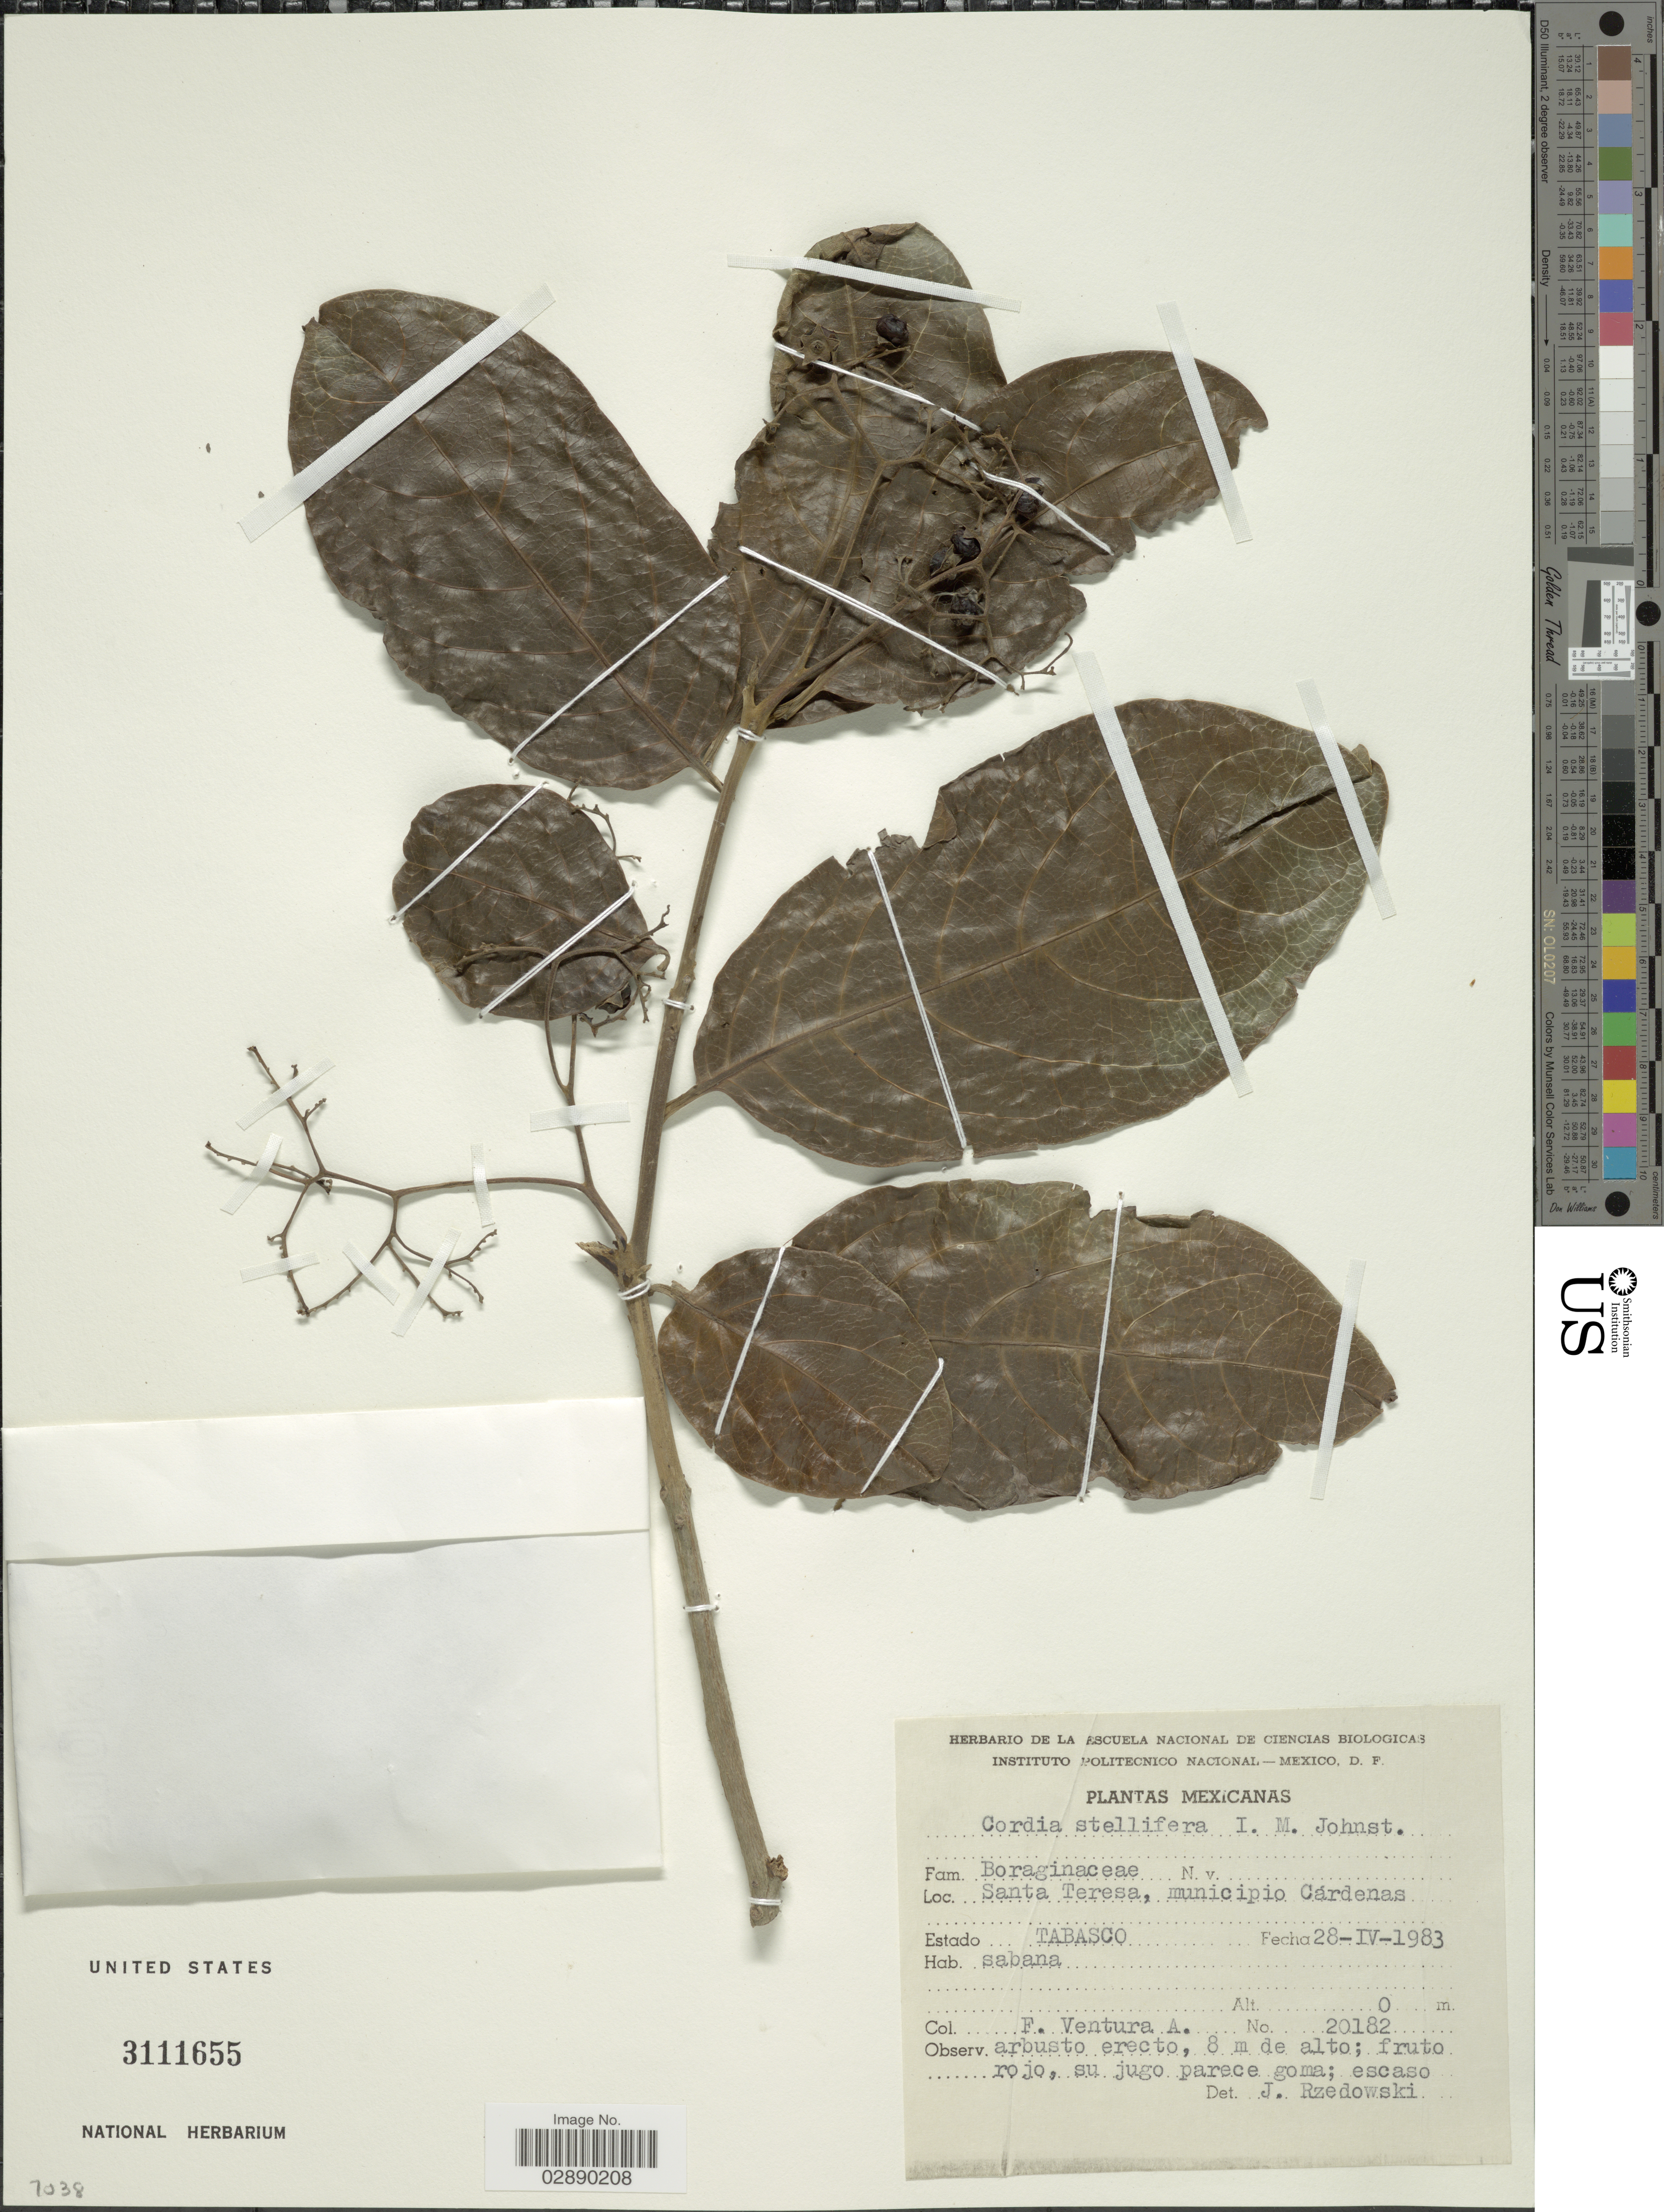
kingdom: Plantae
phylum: Tracheophyta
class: Magnoliopsida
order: Boraginales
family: Cordiaceae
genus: Cordia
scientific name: Cordia stellifera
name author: I.M. Johnst.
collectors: F. Ventura A.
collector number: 20182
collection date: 1983-04-28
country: Mexico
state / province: Tabasco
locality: Santa Teresa, municipio Cárdenas.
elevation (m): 0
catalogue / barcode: US 3111655